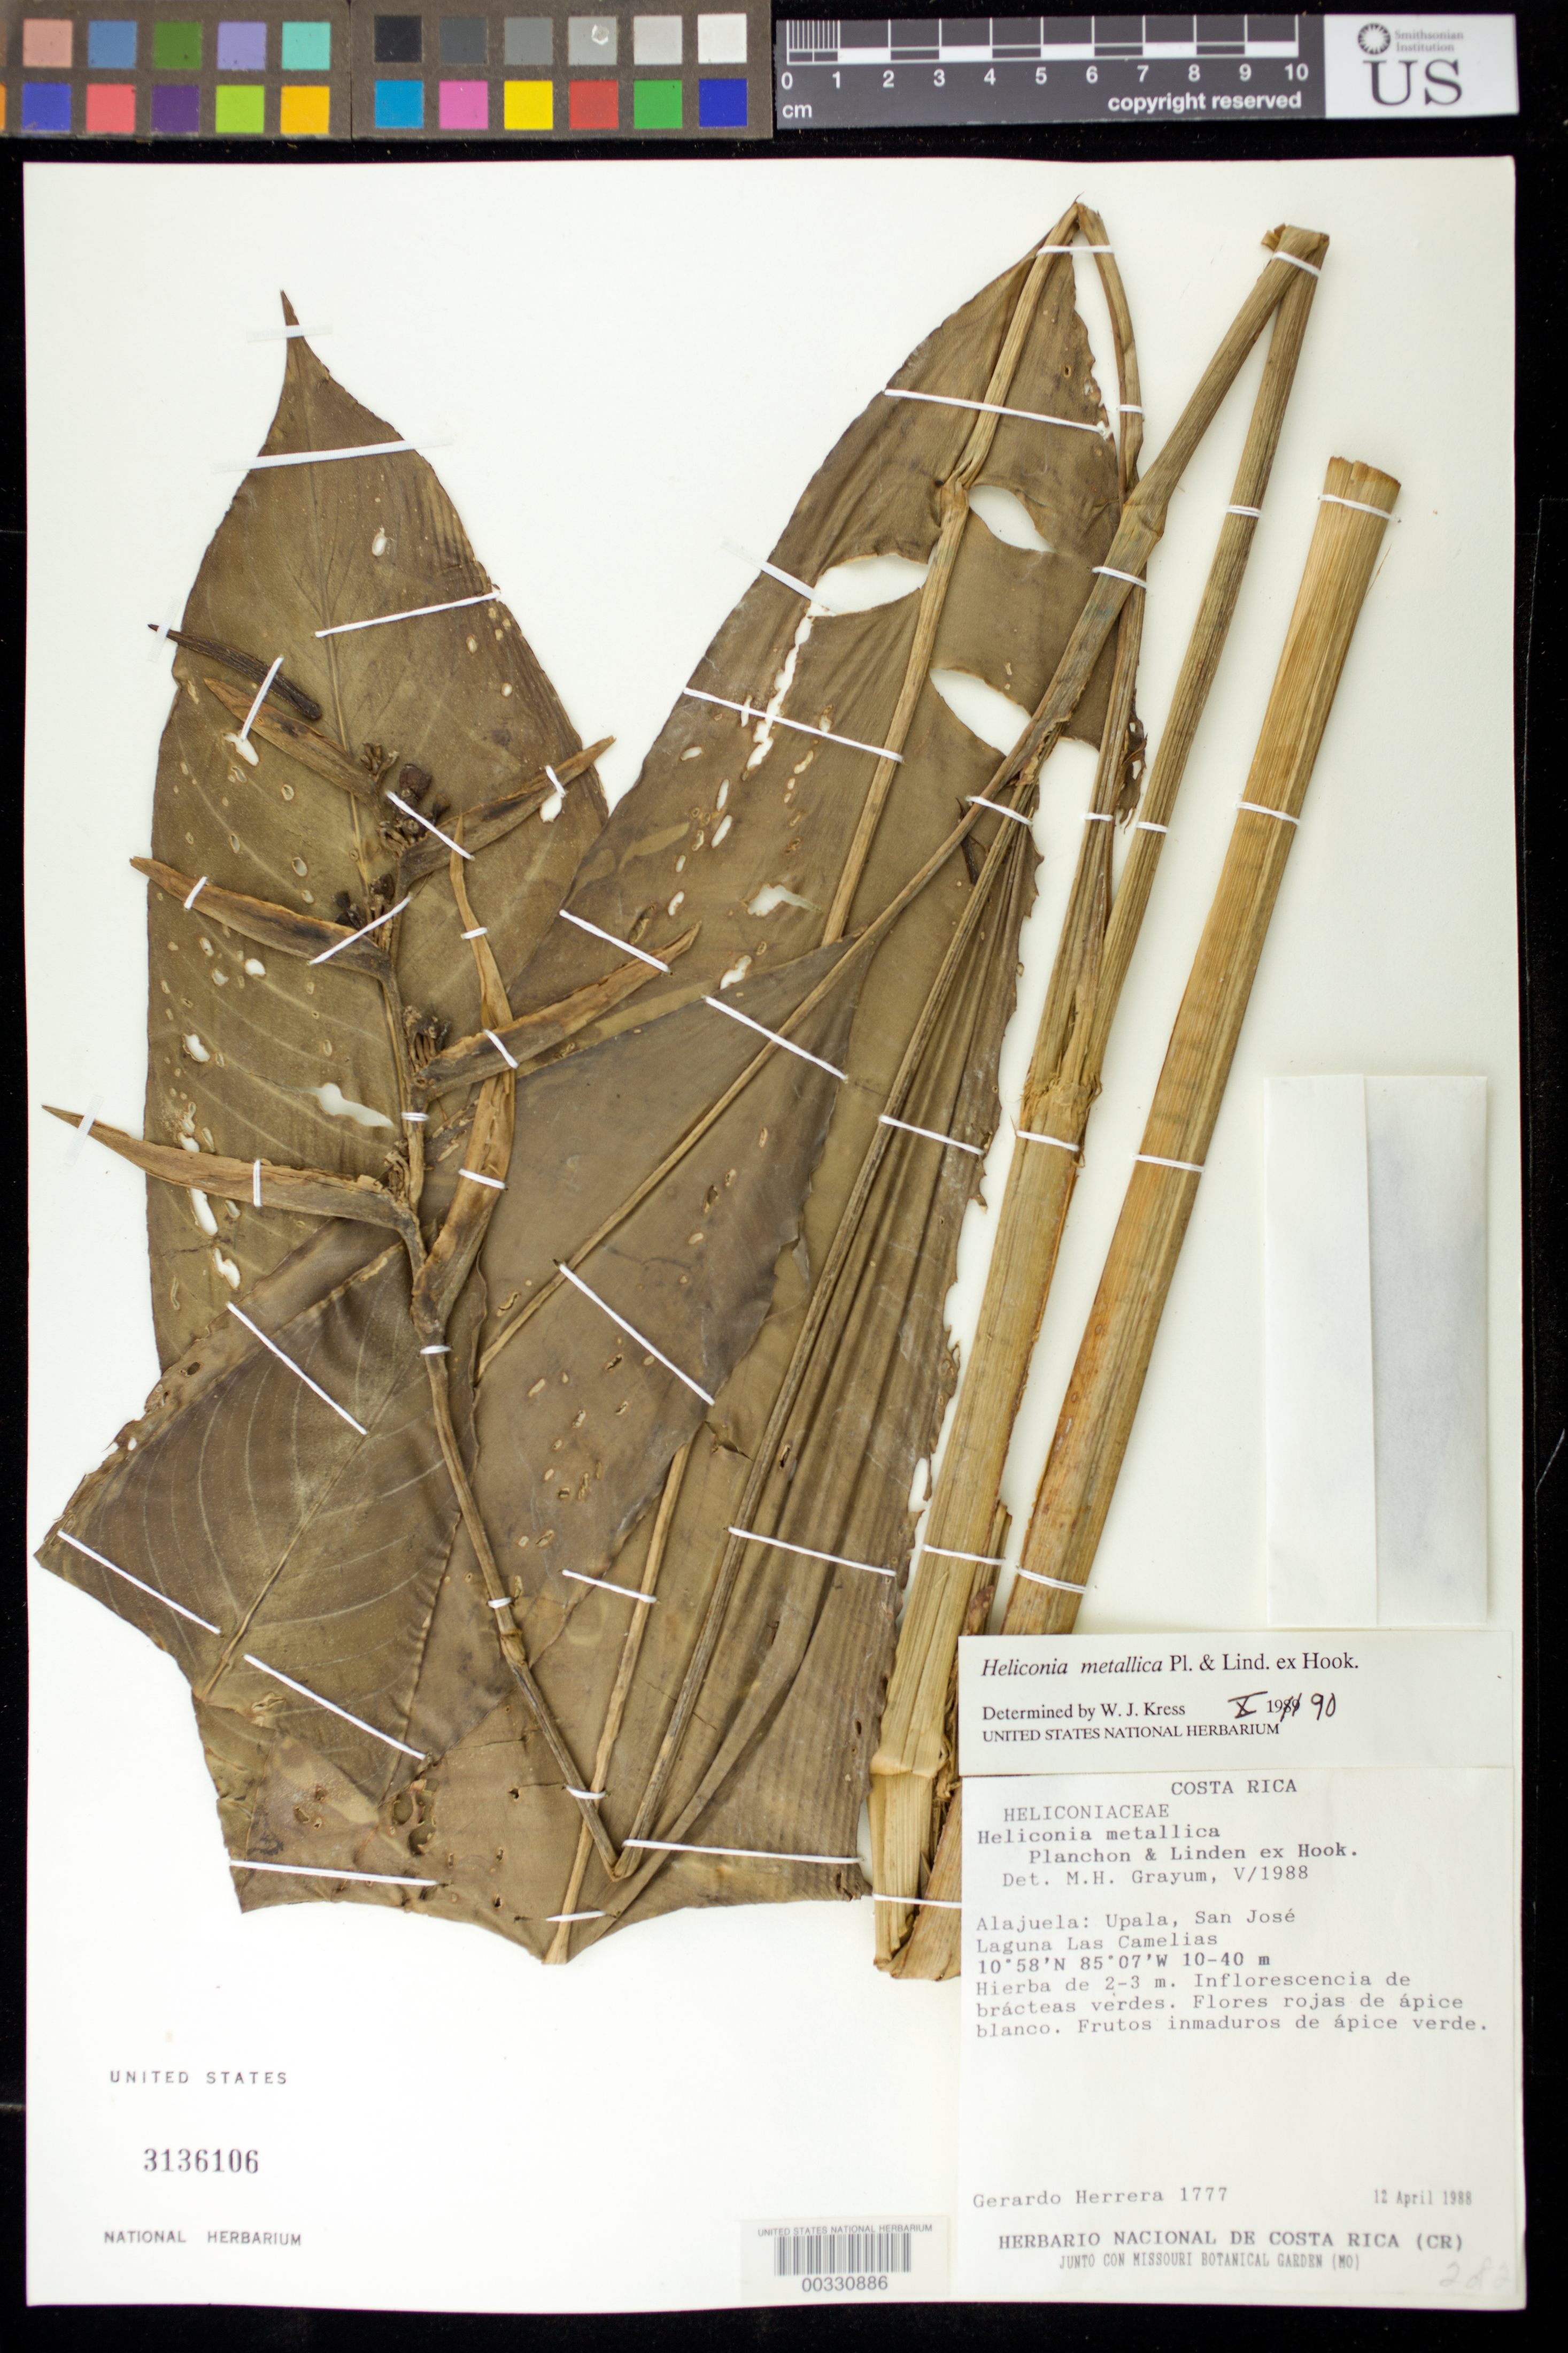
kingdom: Plantae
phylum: Tracheophyta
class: Liliopsida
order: Zingiberales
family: Heliconiaceae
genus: Heliconia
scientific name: Heliconia metallica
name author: Planch. & Linden ex Hook.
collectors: G. Herrera Ch.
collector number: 1777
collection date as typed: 12 Apr 1988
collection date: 1988-04-12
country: Costa Rica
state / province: Alajuela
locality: Upala, San Jose, environs of Laguna Las Camelias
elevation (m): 10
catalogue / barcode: US 3136106